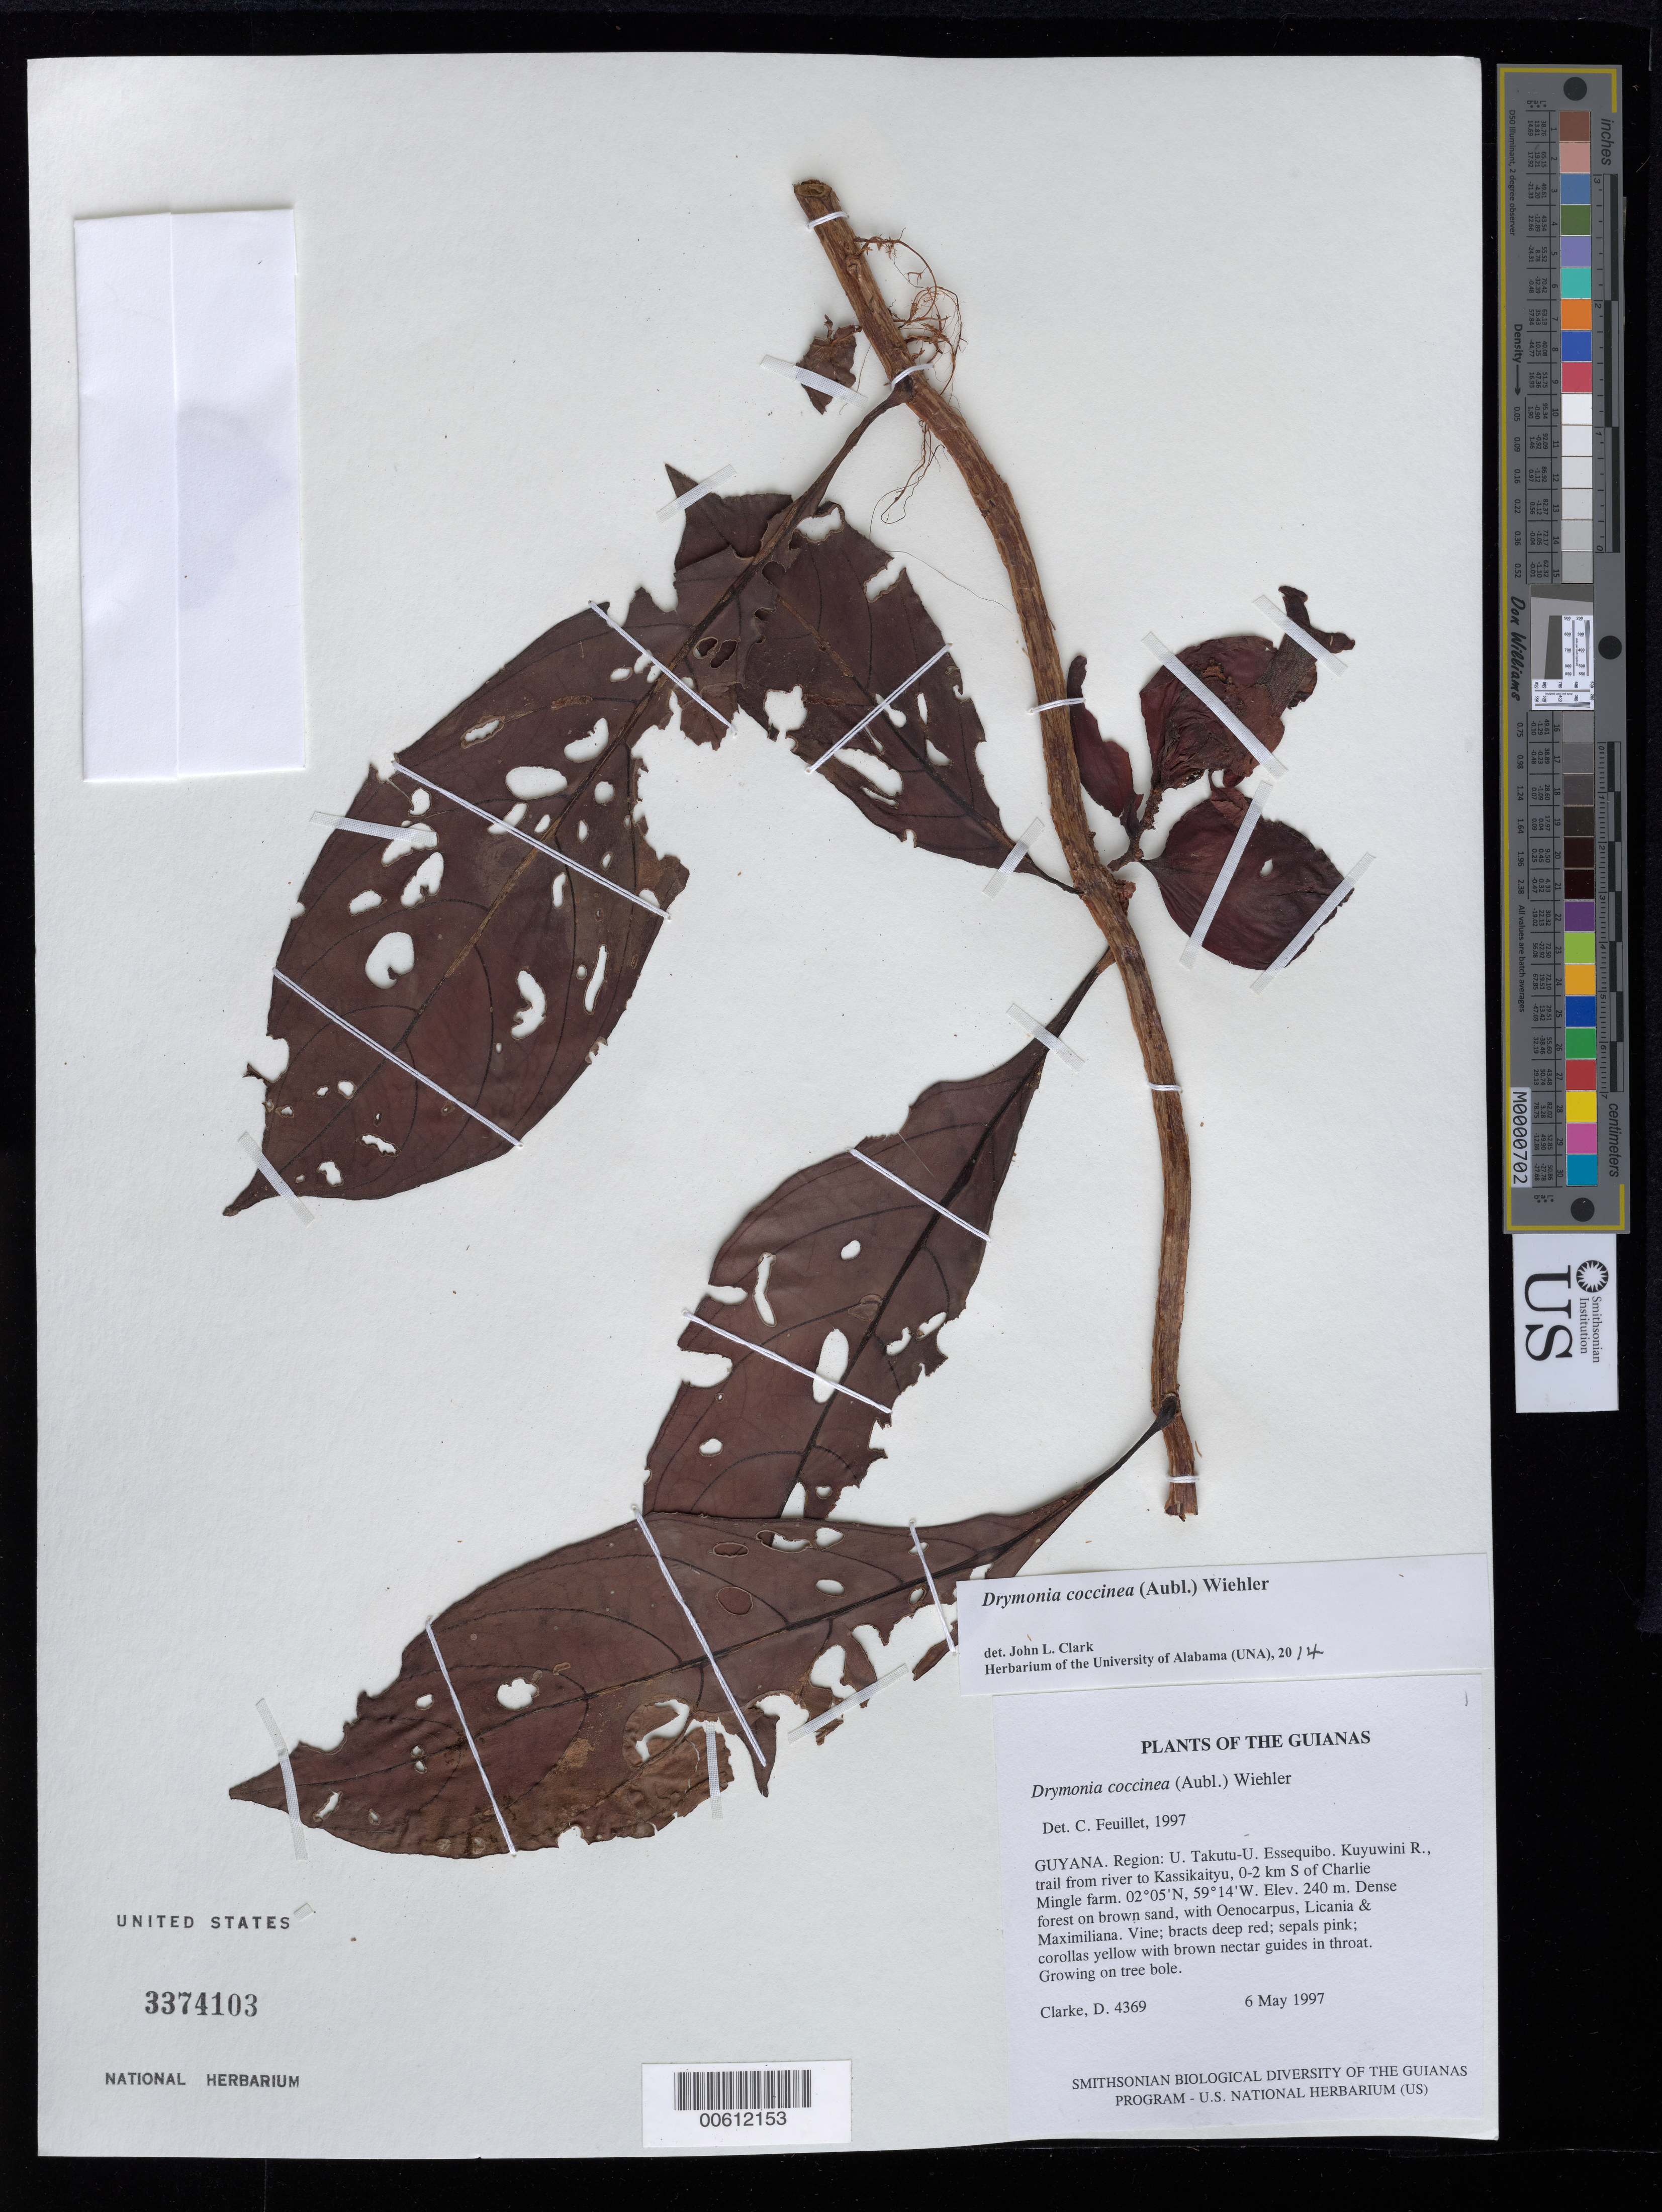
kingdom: Plantae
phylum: Tracheophyta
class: Magnoliopsida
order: Lamiales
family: Gesneriaceae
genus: Drymonia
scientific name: Drymonia coccinea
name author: (Aubl.) Wiehler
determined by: Skog, Laurence E.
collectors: H. D. Clarke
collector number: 4369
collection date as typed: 06 May 1997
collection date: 1997-05-06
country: Guyana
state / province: U. Takutu-U. Essequibo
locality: Kuyuwini R., trail from river to Kassikaityu, 0-2 km S of Charlie Mingle farm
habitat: Dense forest on brown sand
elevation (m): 240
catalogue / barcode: US 3374103